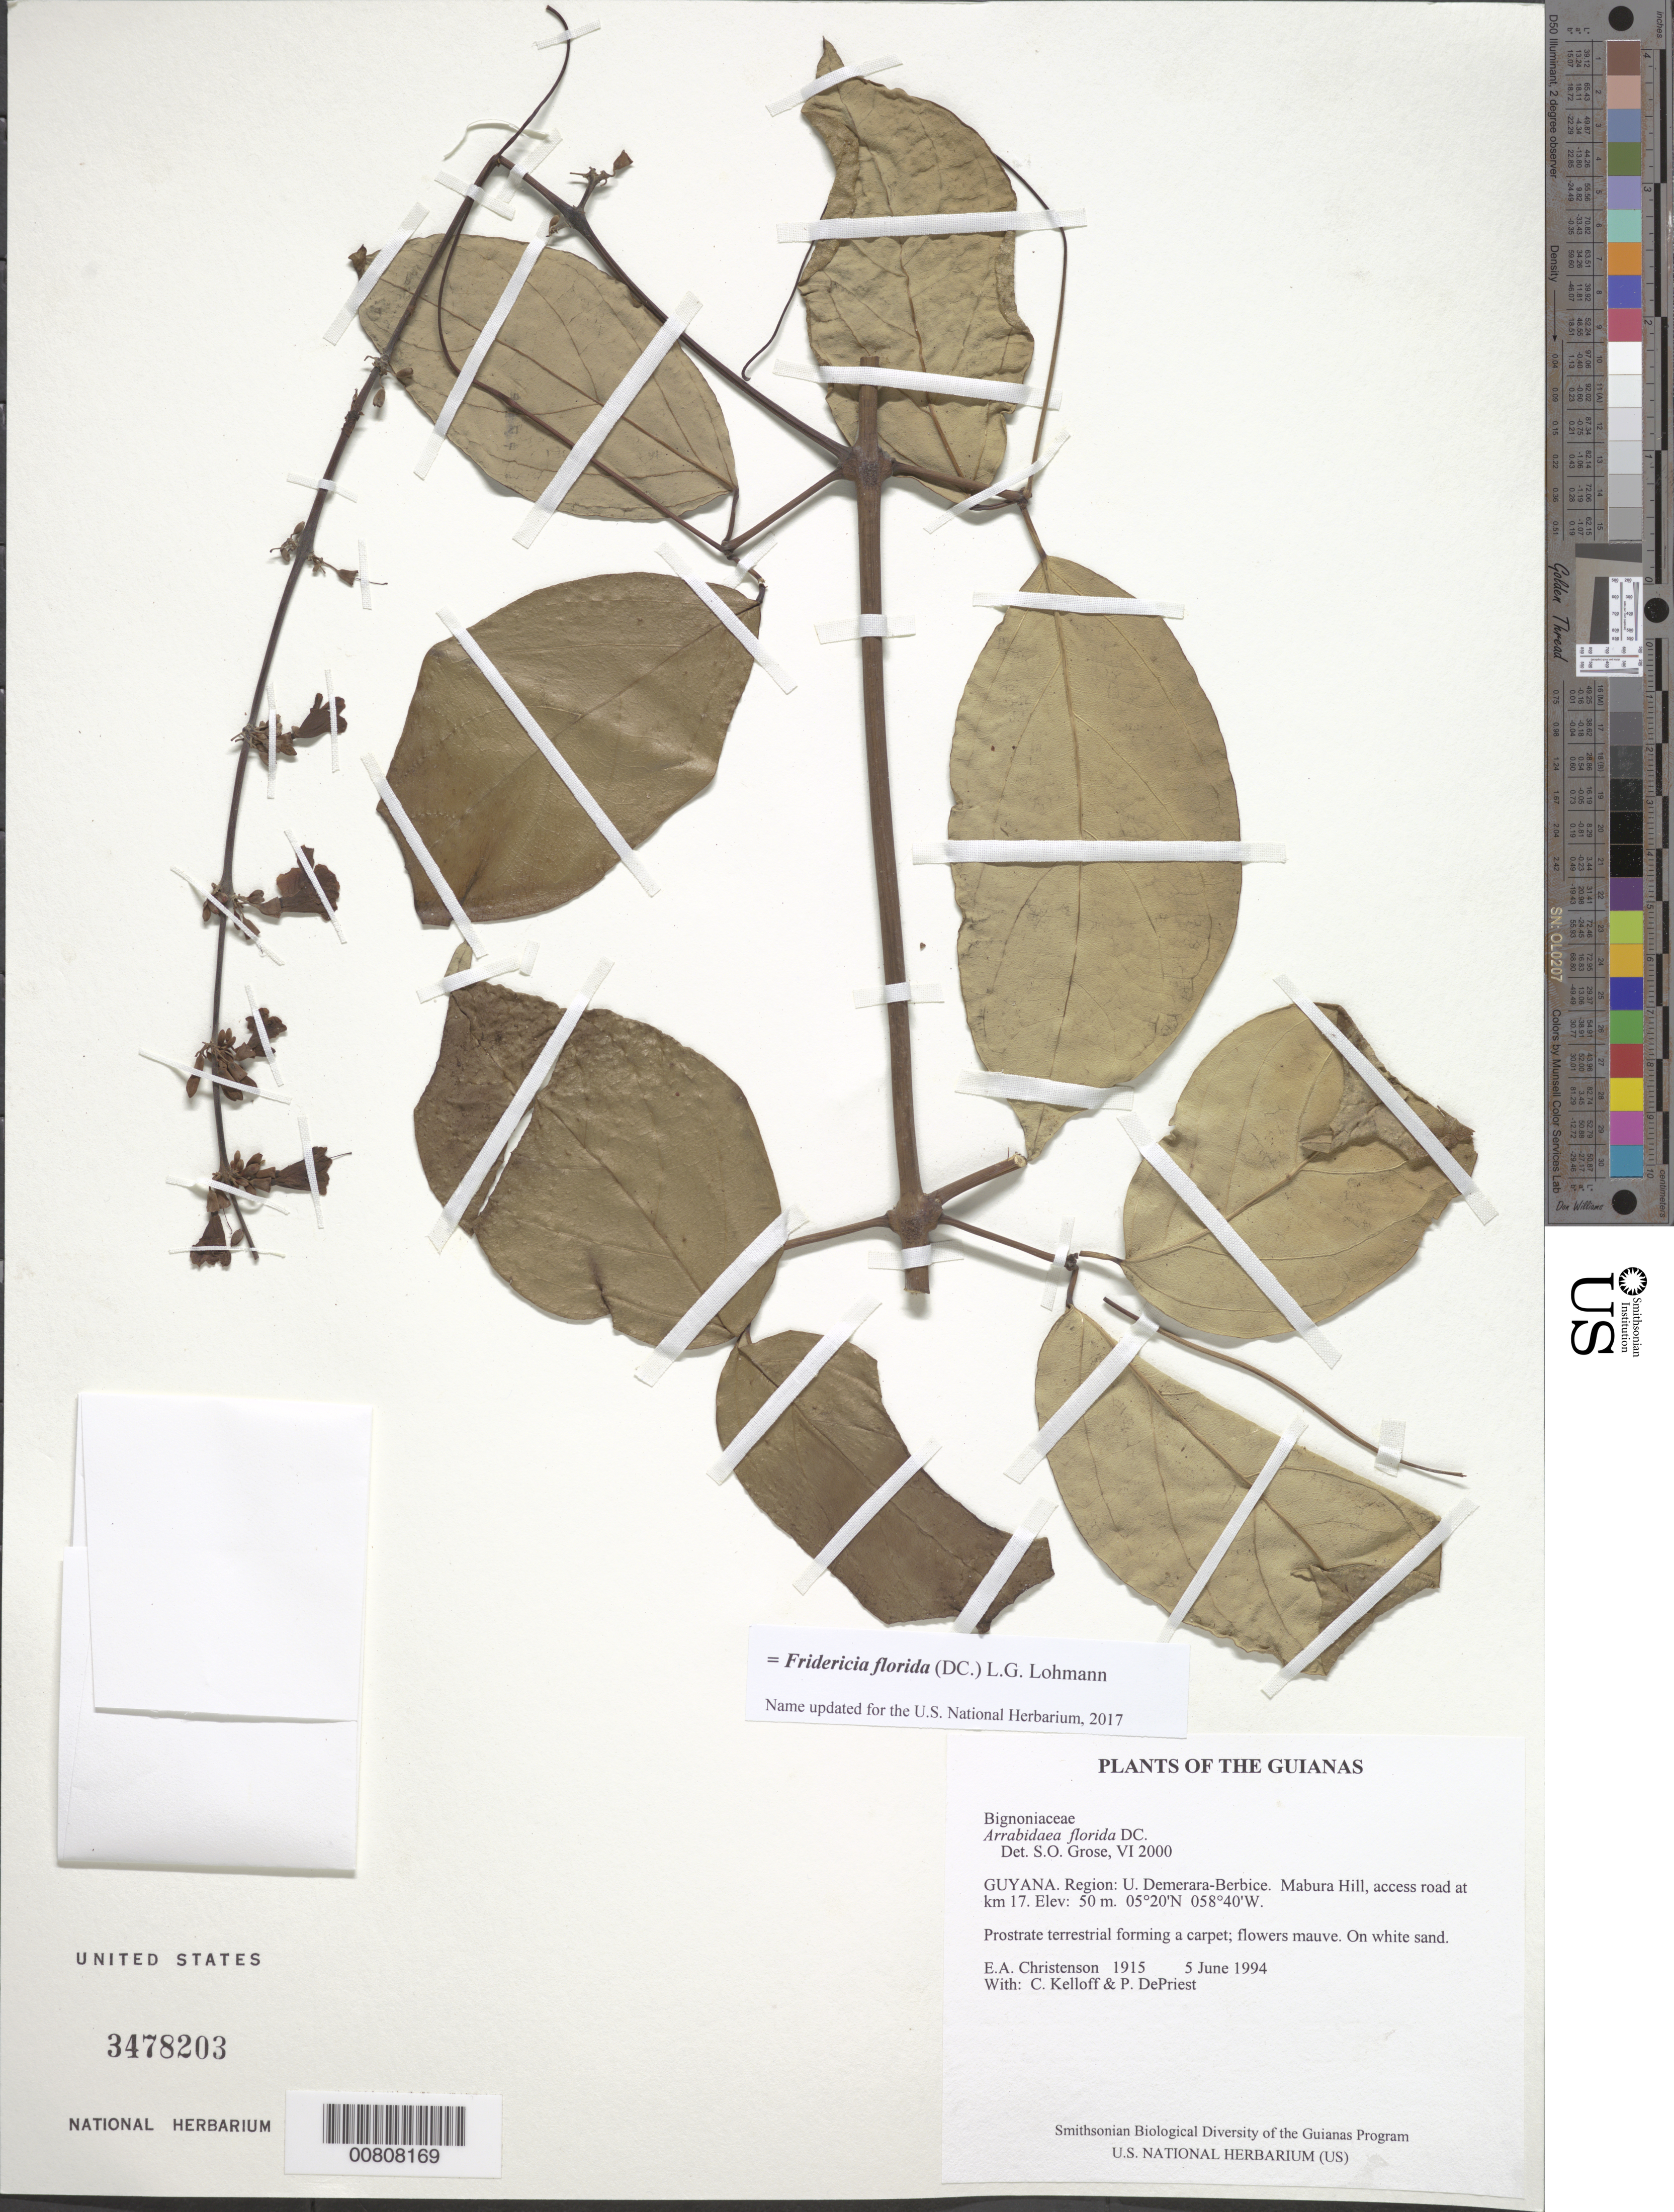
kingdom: Plantae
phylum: Tracheophyta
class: Magnoliopsida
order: Lamiales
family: Bignoniaceae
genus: Arrabidaea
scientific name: Arrabidaea florida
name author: DC.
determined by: Grose, S. O.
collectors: E. A. Christenson, C. L. Kelloff & P. DePriest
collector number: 1915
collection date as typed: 5 June 1994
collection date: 1994-06-05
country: Guyana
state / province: U. Demerara-Berbice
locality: Mabura Hill, access road at km 17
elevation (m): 50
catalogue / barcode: US 3478203